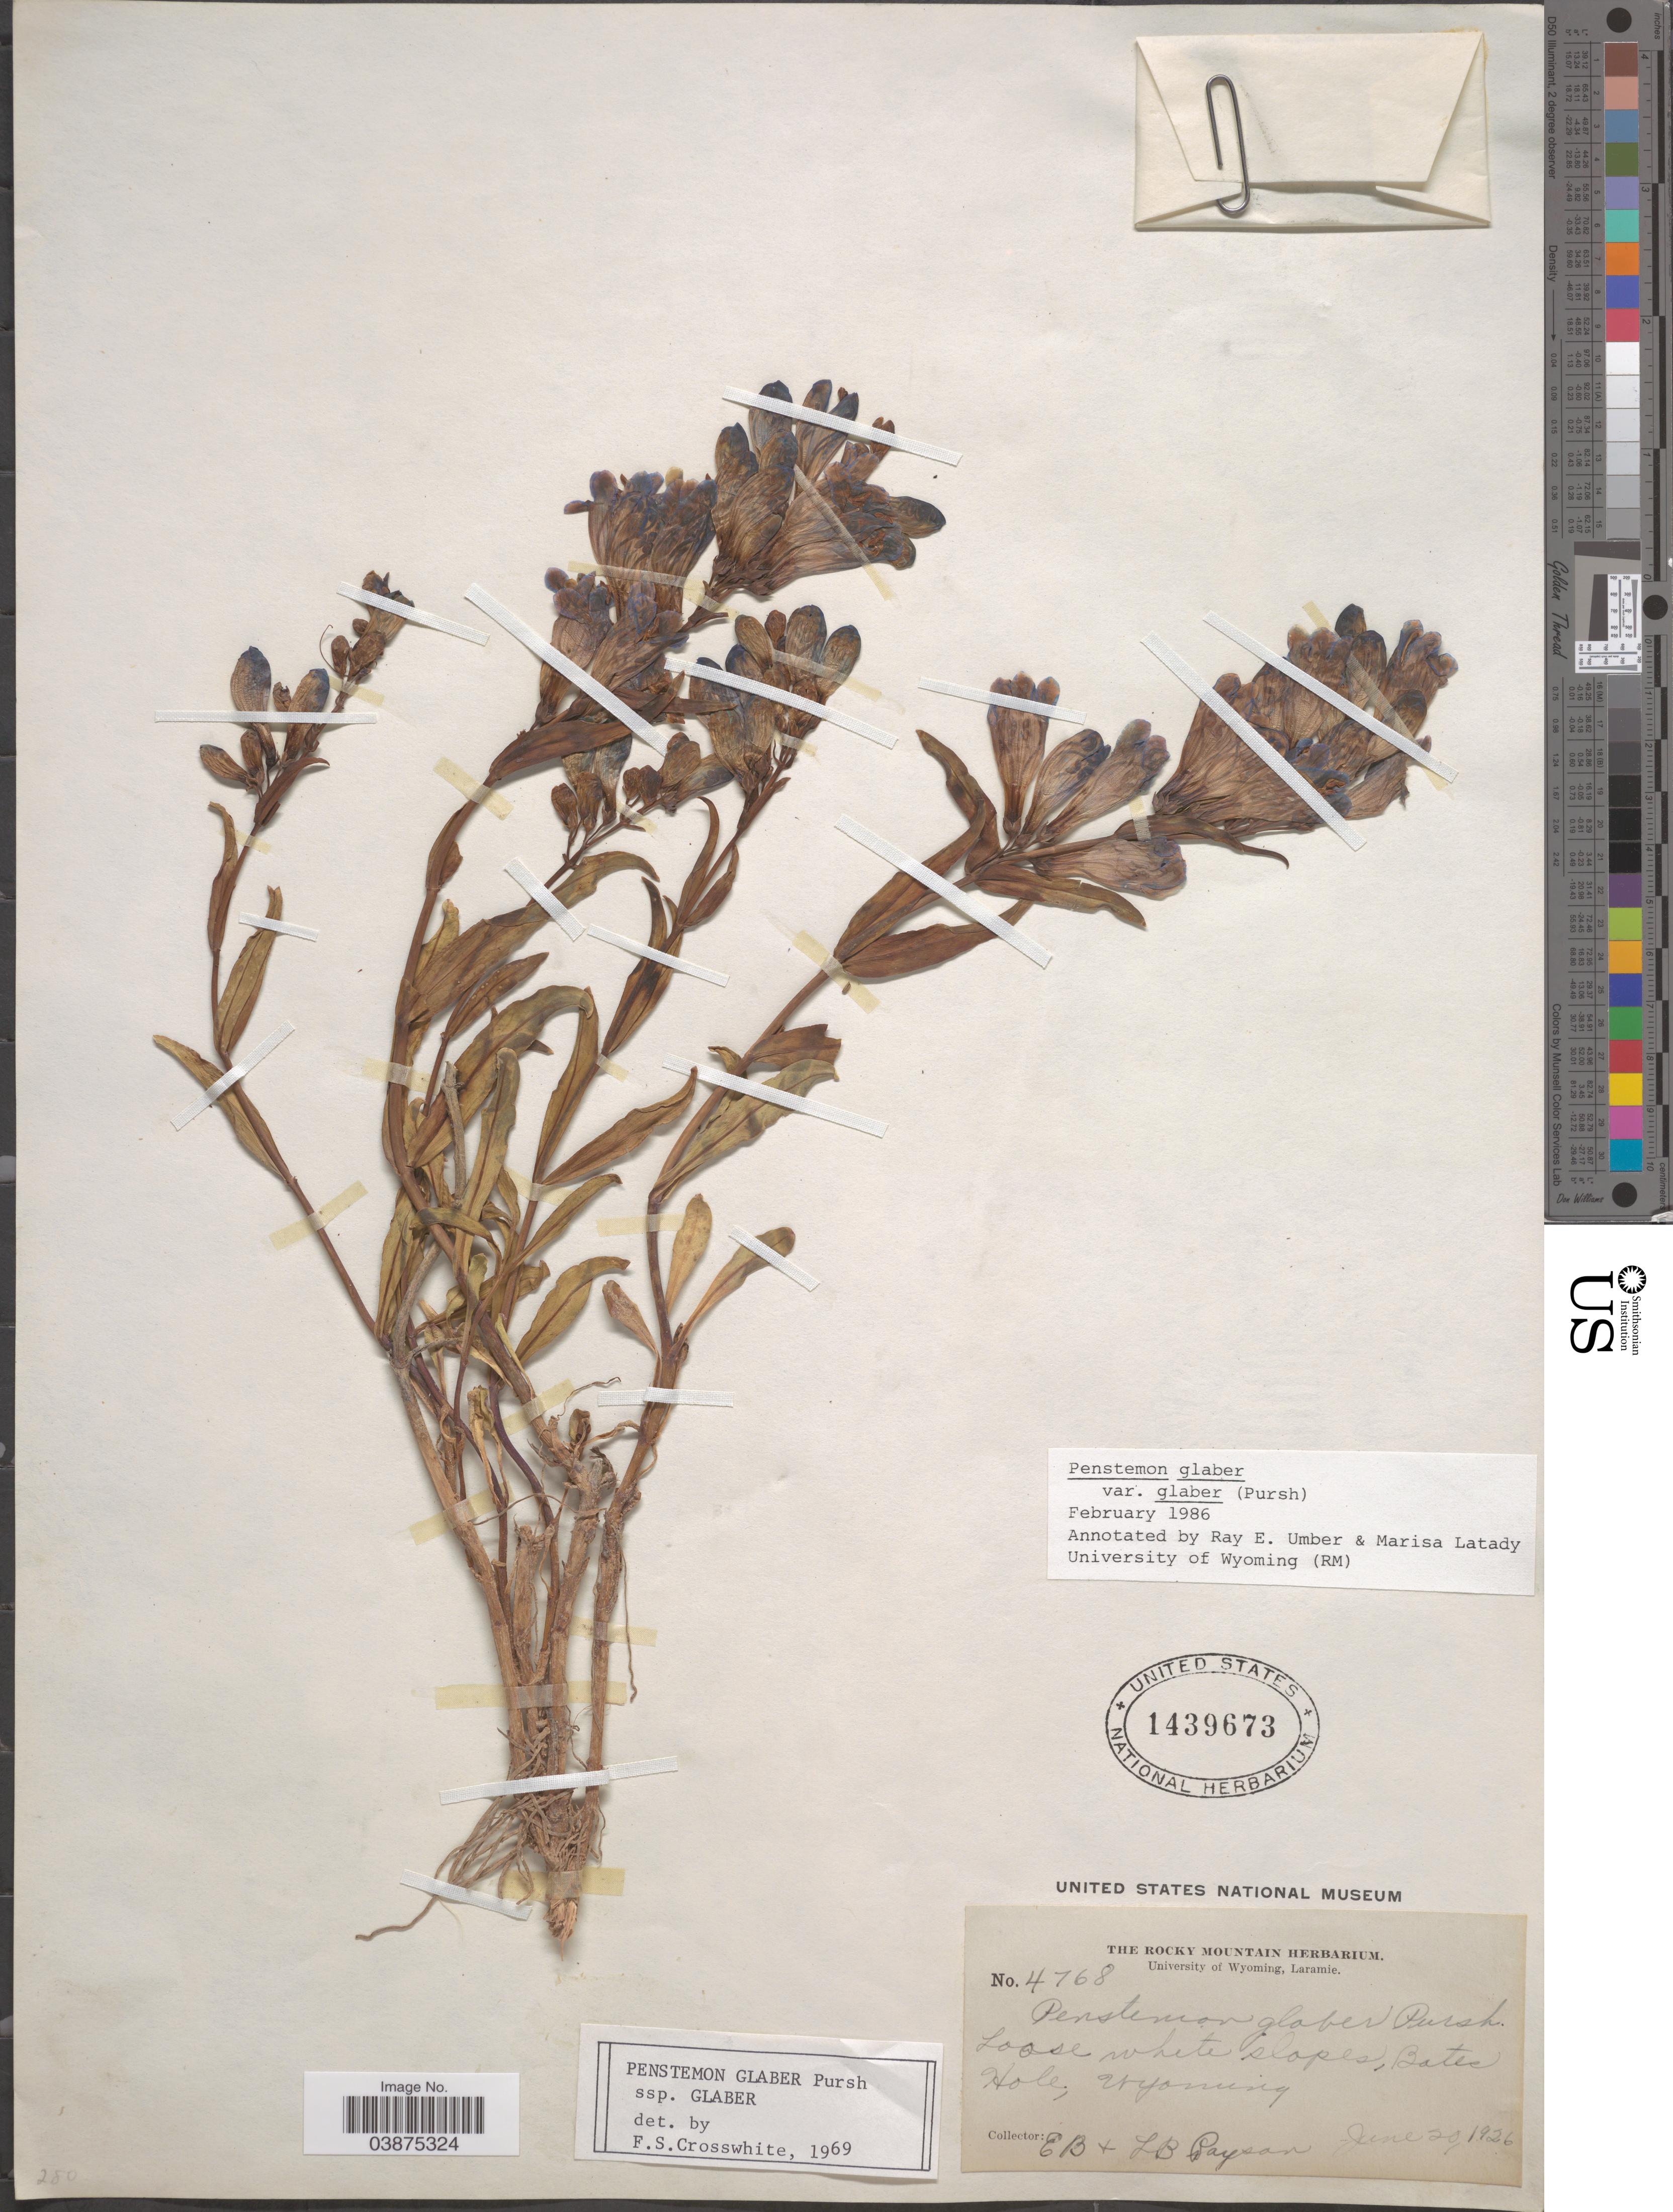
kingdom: Plantae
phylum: Tracheophyta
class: Magnoliopsida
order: Lamiales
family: Plantaginaceae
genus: Penstemon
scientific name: Penstemon glaber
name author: Pursh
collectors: E. B. Payson & L. Payson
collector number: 4768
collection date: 1926-06-20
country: United States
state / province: Wyoming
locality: Loose white slopes, Bates Hole.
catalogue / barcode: US 1439673